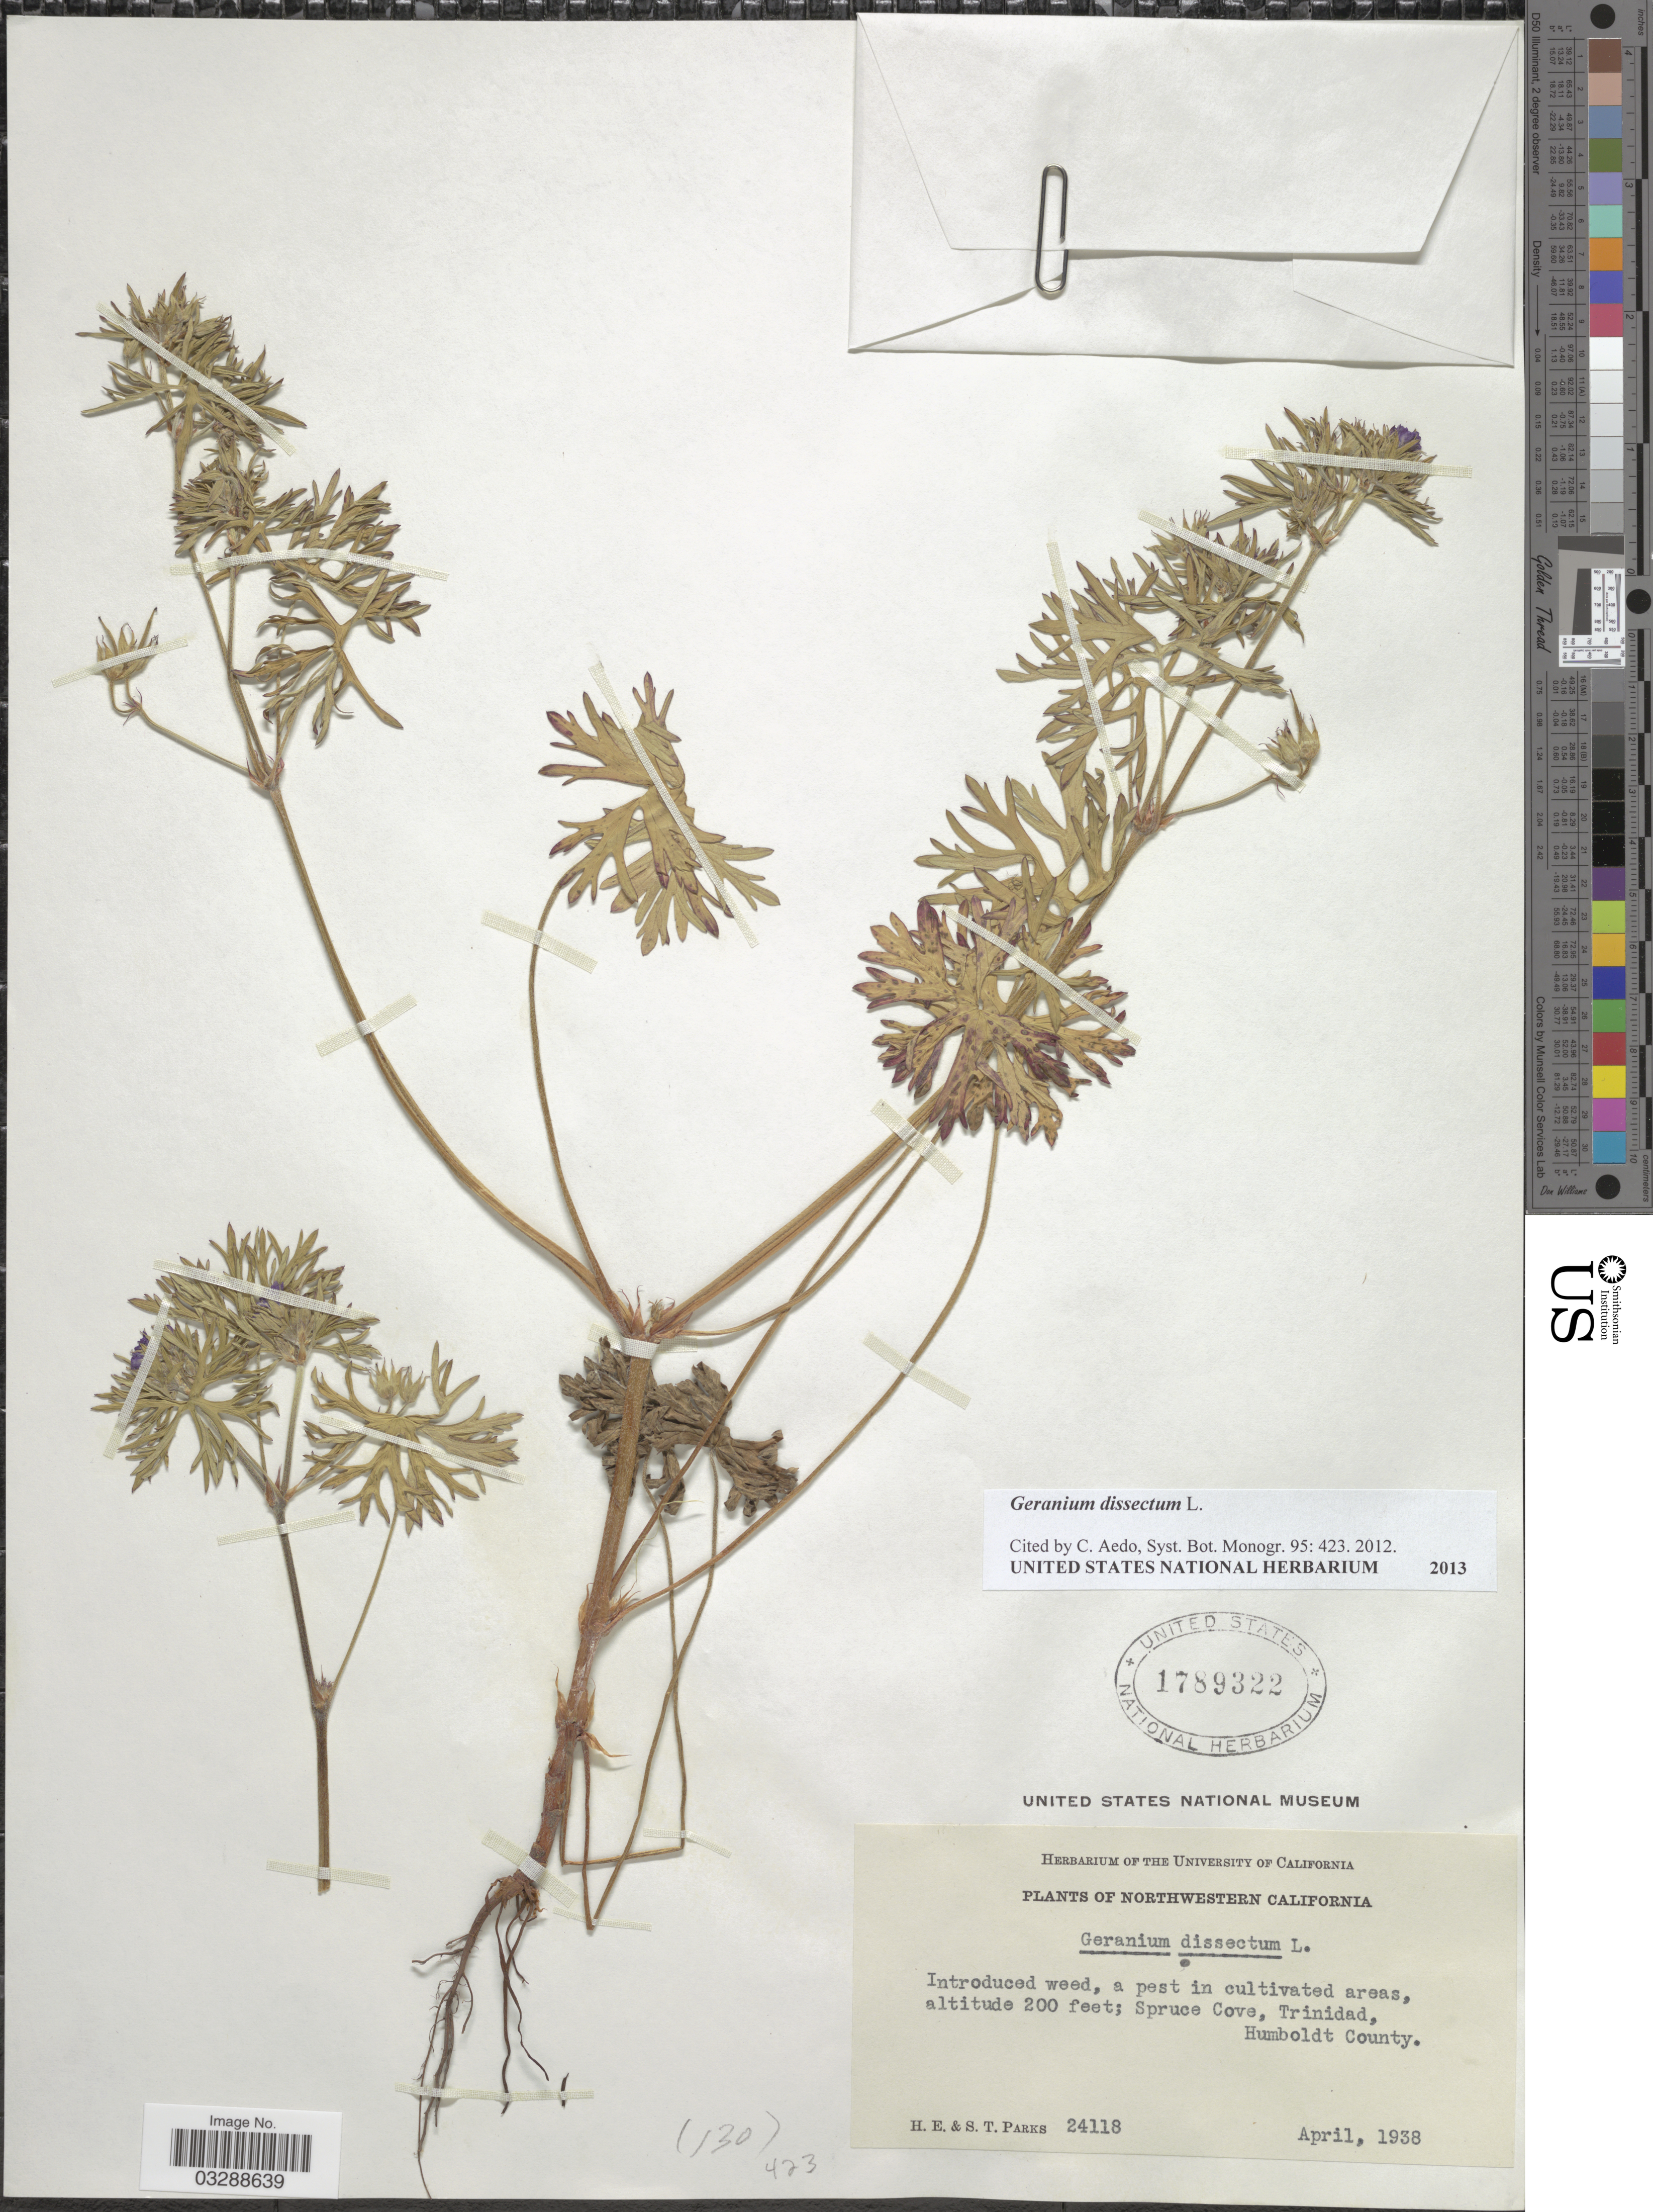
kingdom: Plantae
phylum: Tracheophyta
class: Magnoliopsida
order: Geraniales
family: Geraniaceae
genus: Geranium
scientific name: Geranium dissectum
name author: L.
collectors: H. E. Parks & S. Parks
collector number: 24118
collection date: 1938-04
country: United States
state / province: California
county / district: Humboldt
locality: Northwestern California, Spruce Cove, Trinidad, Humboldt County.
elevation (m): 61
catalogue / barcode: US 1789322